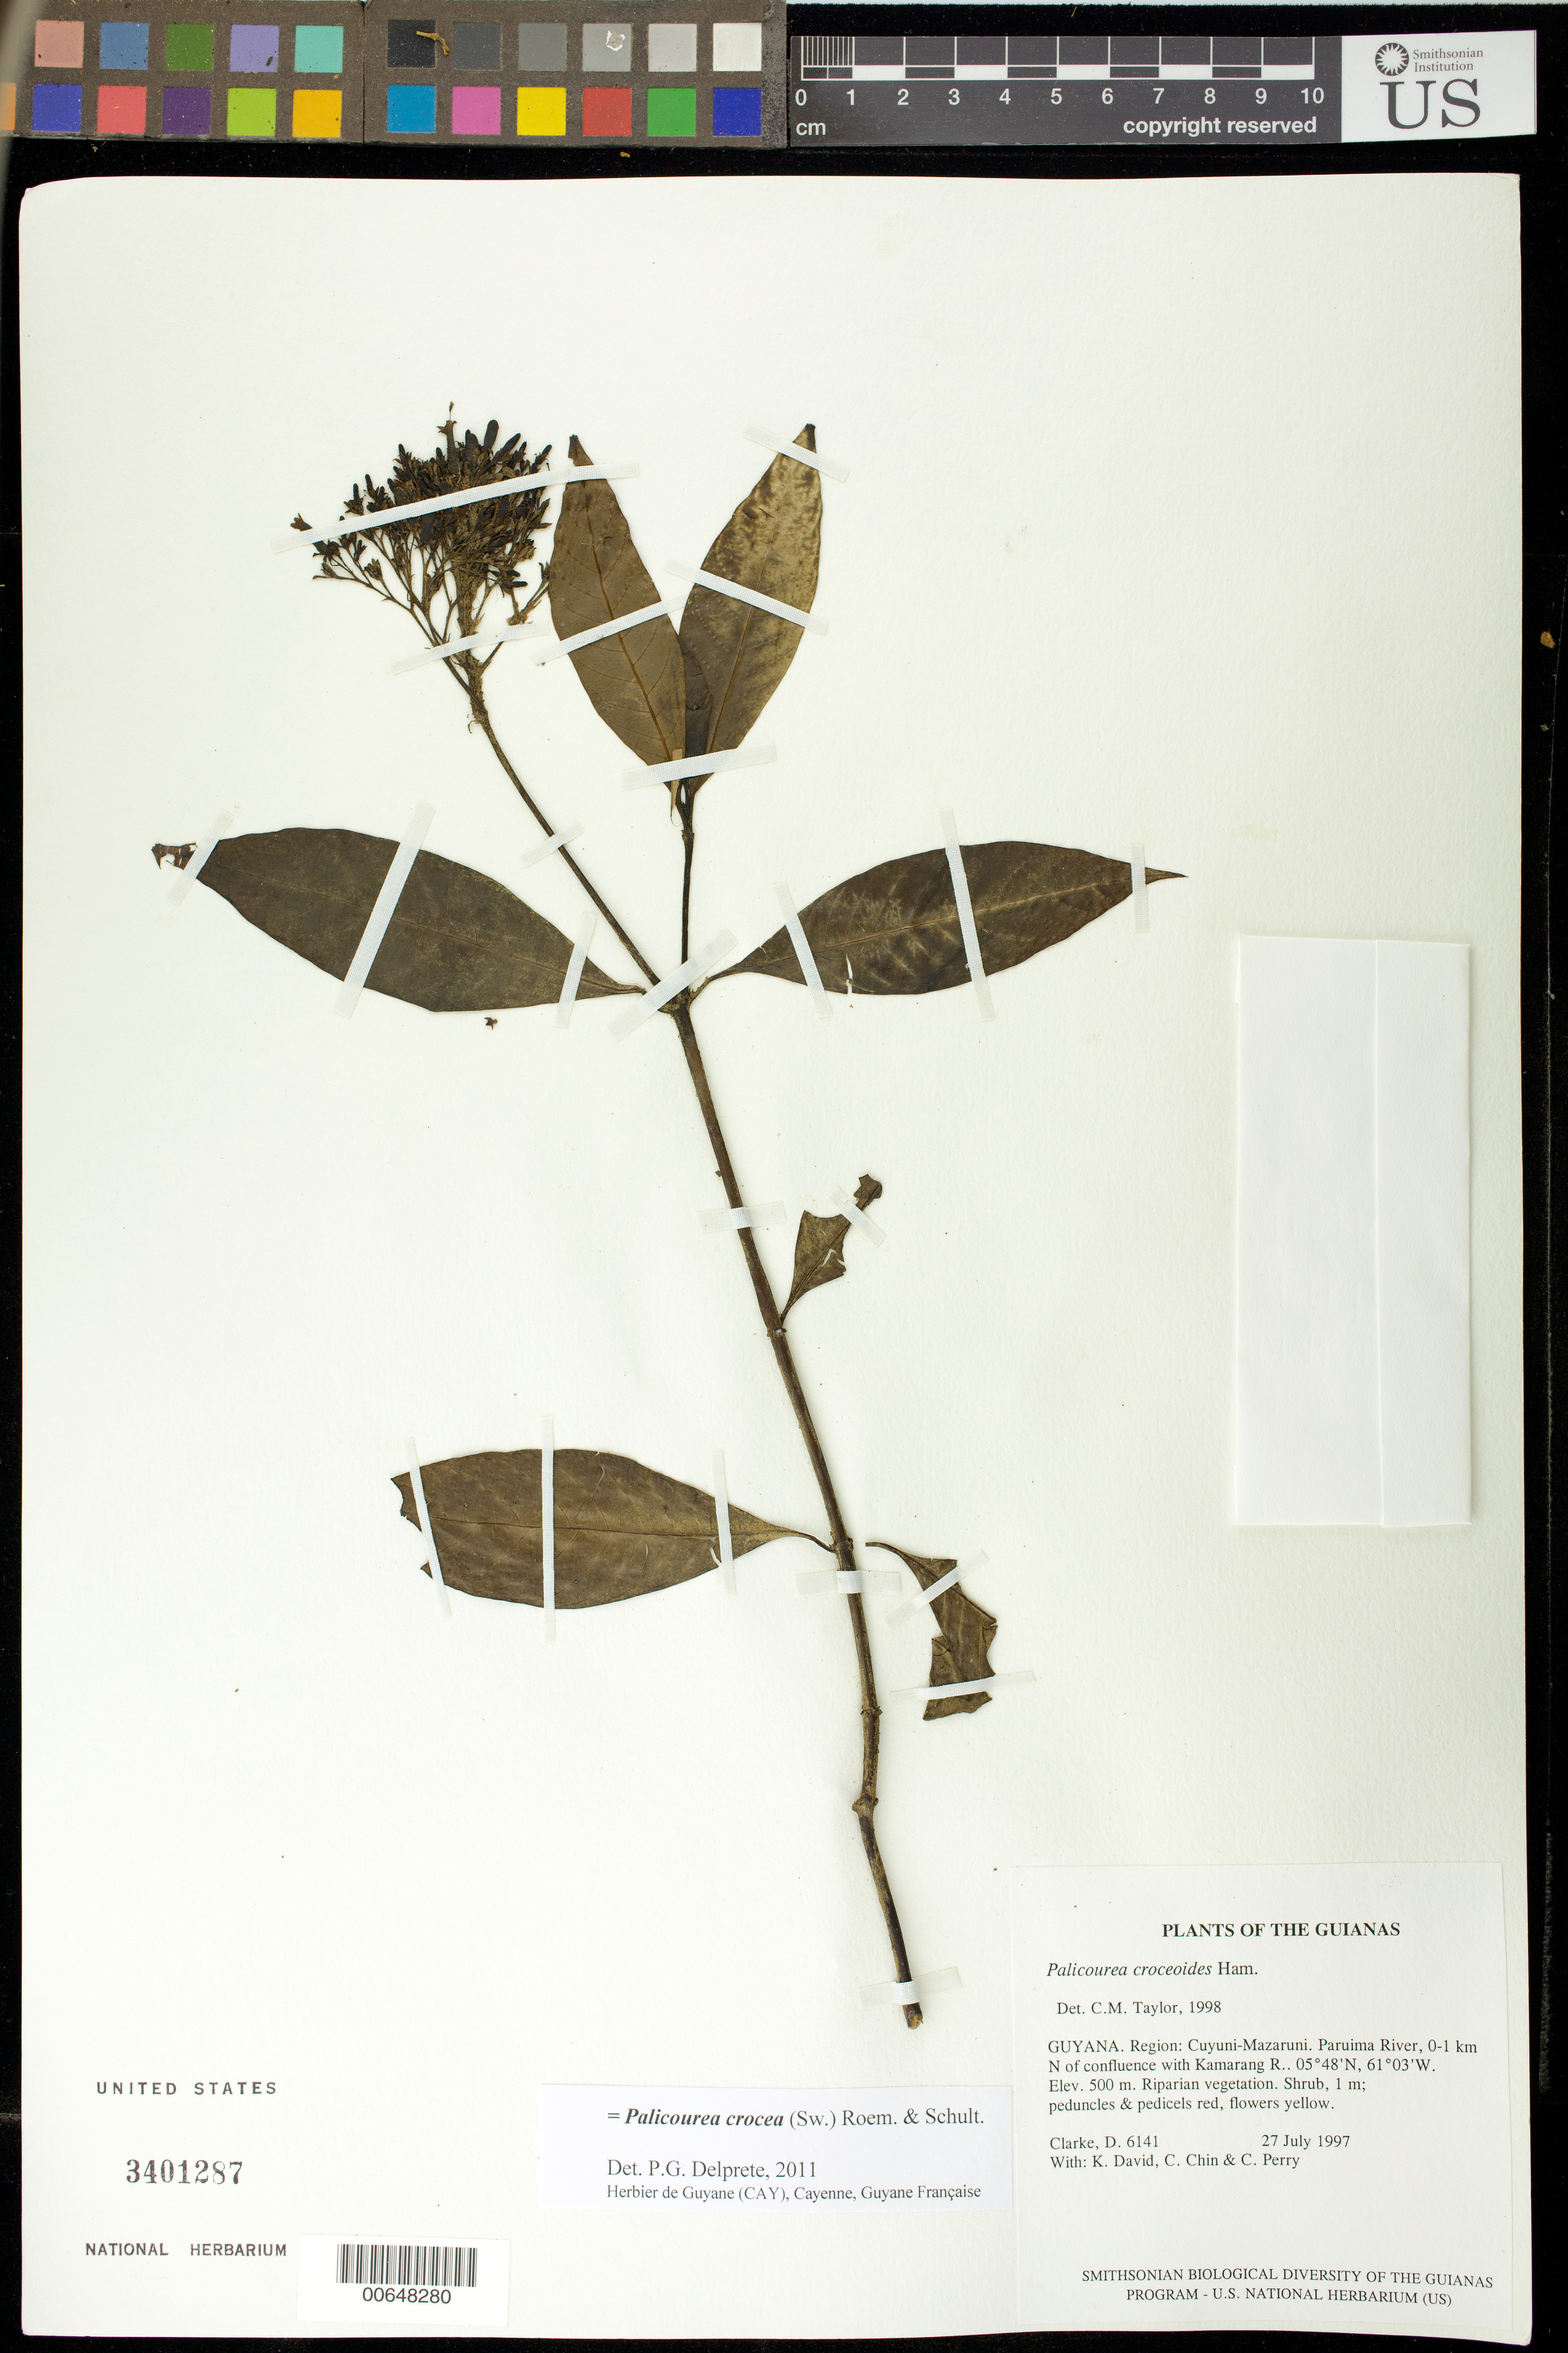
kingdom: Plantae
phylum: Tracheophyta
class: Magnoliopsida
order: Gentianales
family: Rubiaceae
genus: Palicourea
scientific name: Palicourea crocea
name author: (Sw.) Schult.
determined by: Delprete, P. G., Herb. de Guyane Cay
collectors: H. D. Clarke, K. David, C. Chin & C. Perry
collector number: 6141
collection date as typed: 27 July 1997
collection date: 1997-07-27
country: Guyana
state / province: Cuyuni-Mazaruni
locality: Paruima River, 0-1 km N of confluence with Kamarang R.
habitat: Riparian vegetation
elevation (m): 500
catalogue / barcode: US 3401287